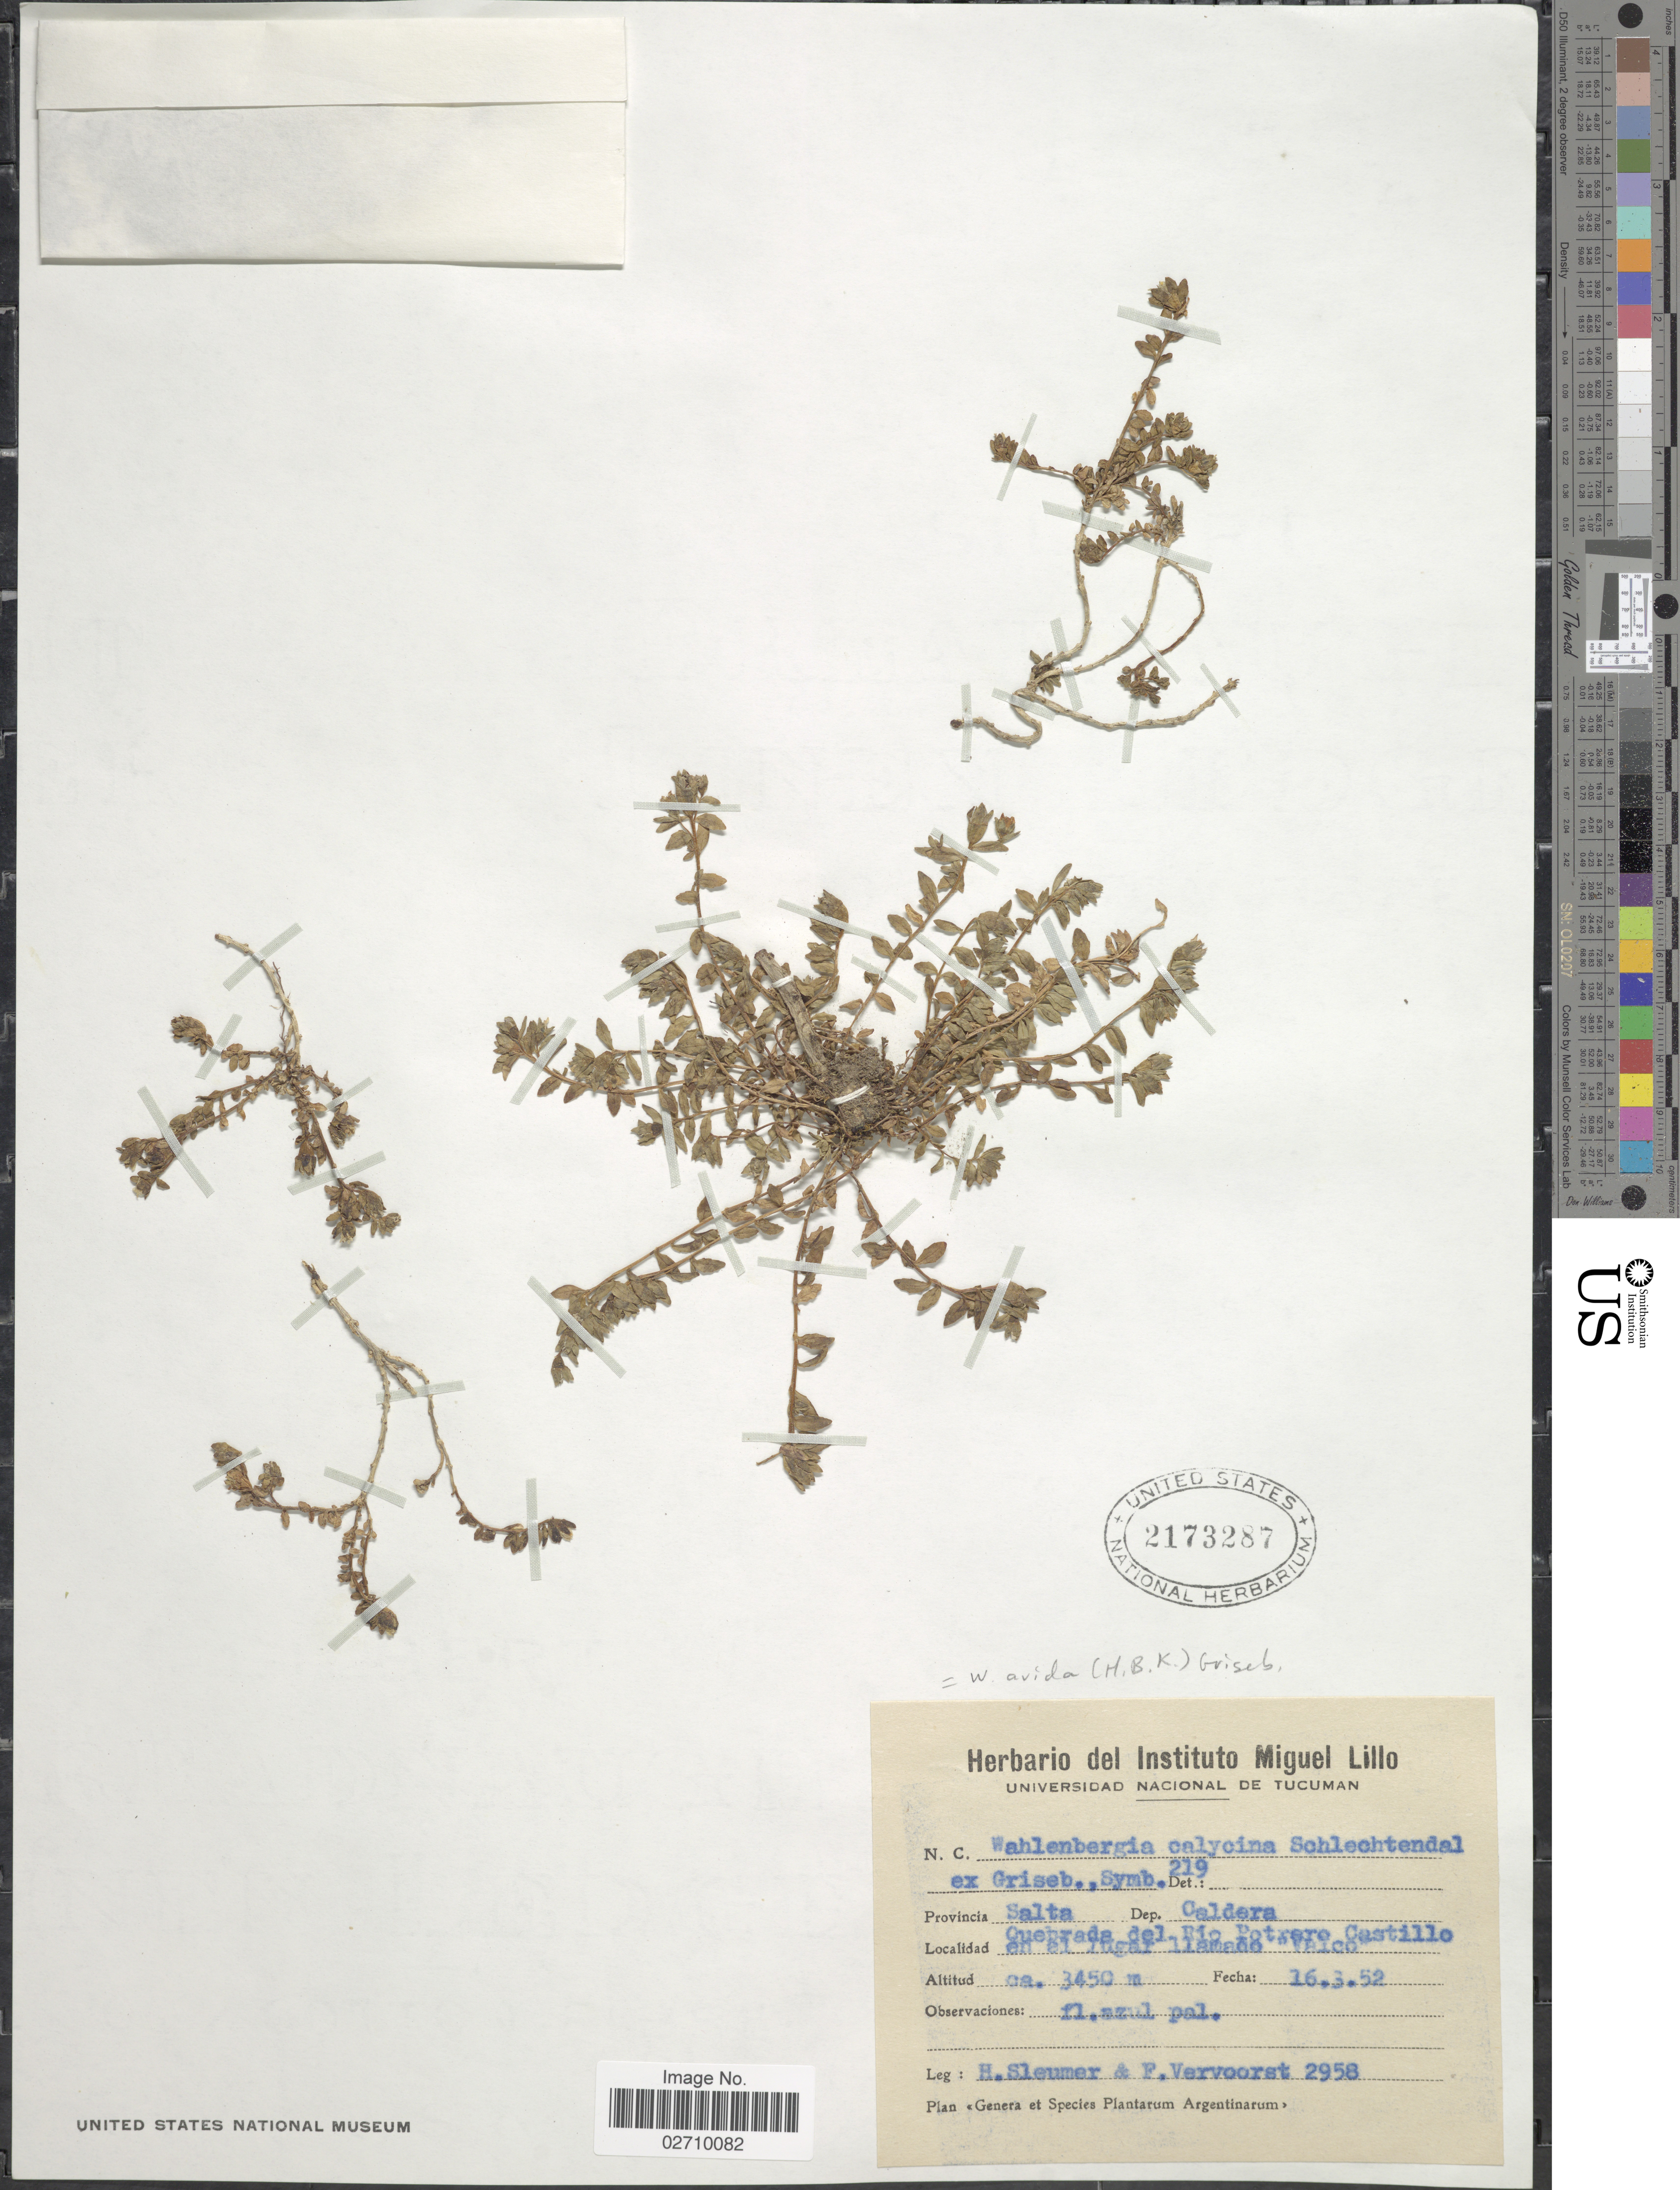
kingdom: Plantae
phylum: Tracheophyta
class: Magnoliopsida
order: Asterales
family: Campanulaceae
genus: Wahlenbergia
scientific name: Wahlenbergia arida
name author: (Kunth) Griseb.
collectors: H. O. Sleumer & F. Vervoorst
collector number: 2958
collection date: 1952-03-16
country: Argentina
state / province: Salta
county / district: Caldera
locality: Quebrada del Rio Potrero Castillo en el lugar llamado Rico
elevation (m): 3450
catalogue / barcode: US 2173287